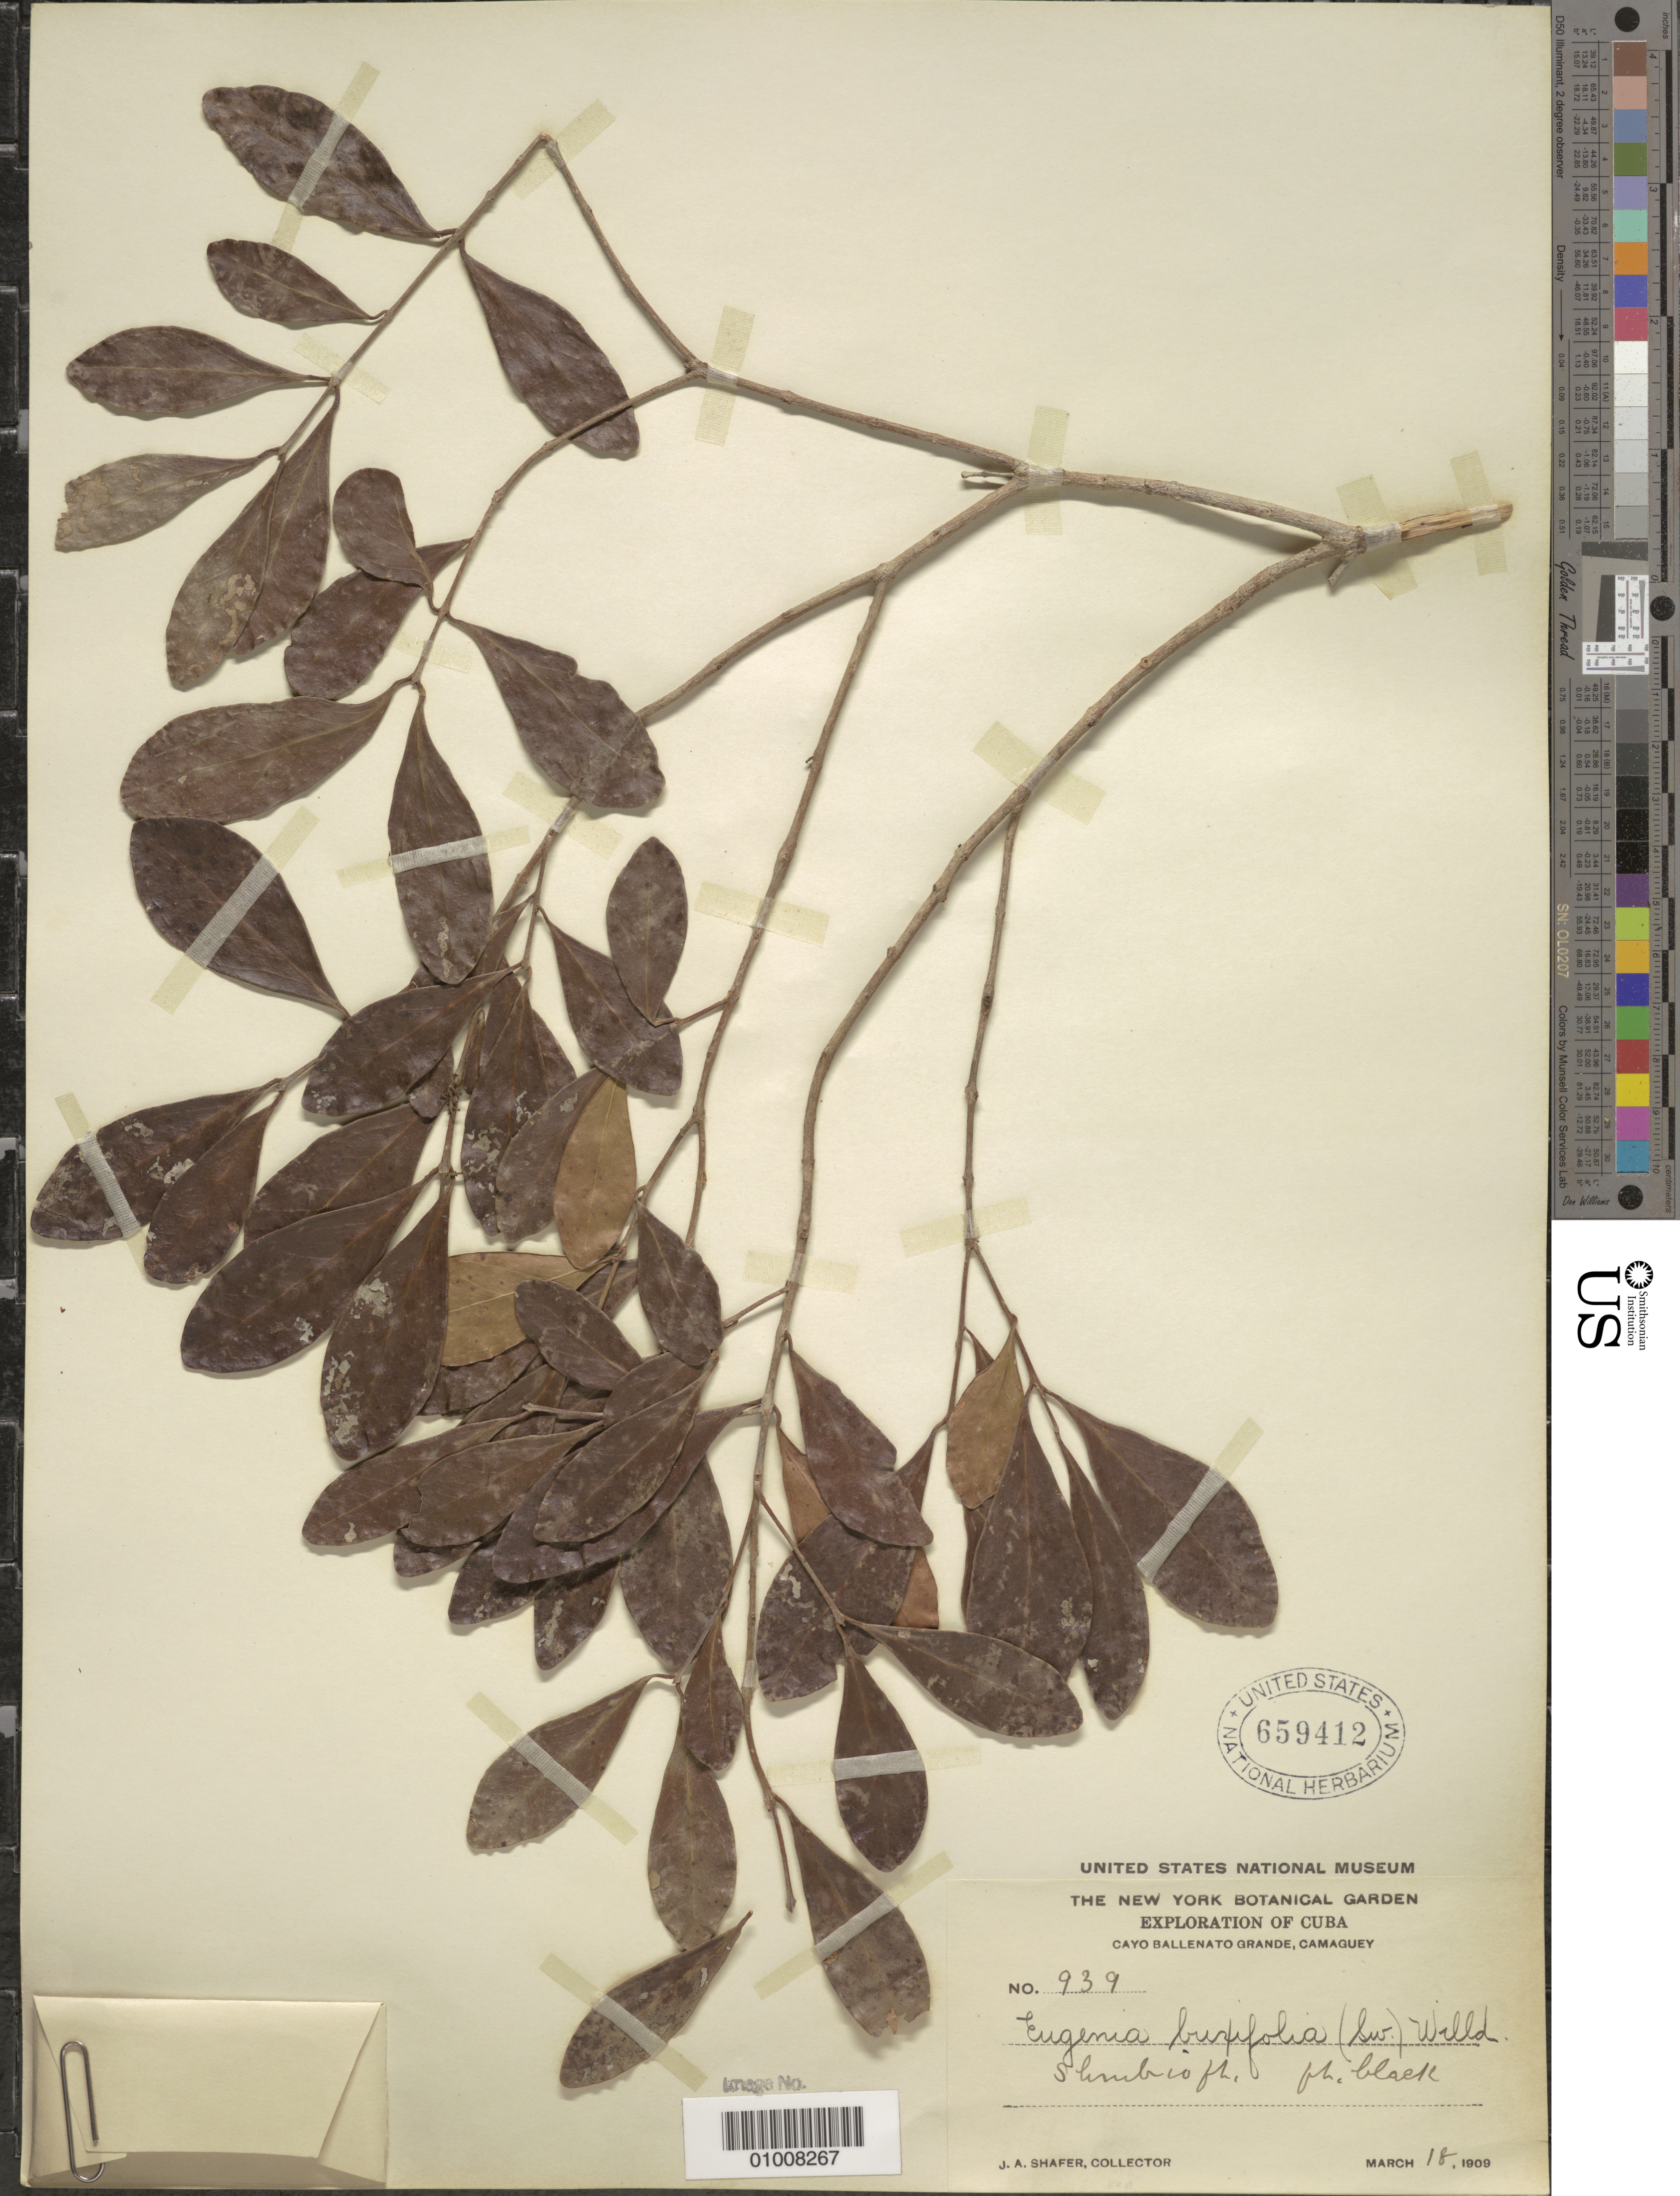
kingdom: Plantae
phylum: Tracheophyta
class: Magnoliopsida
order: Myrtales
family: Myrtaceae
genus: Eugenia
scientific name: Eugenia foetida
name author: Pers.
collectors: J. A. Shafer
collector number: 939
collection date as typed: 18 Mar 1909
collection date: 1909-03-18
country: Cuba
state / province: Camagüey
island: Cuba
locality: Cayo Ballenato Grande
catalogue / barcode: US 659412